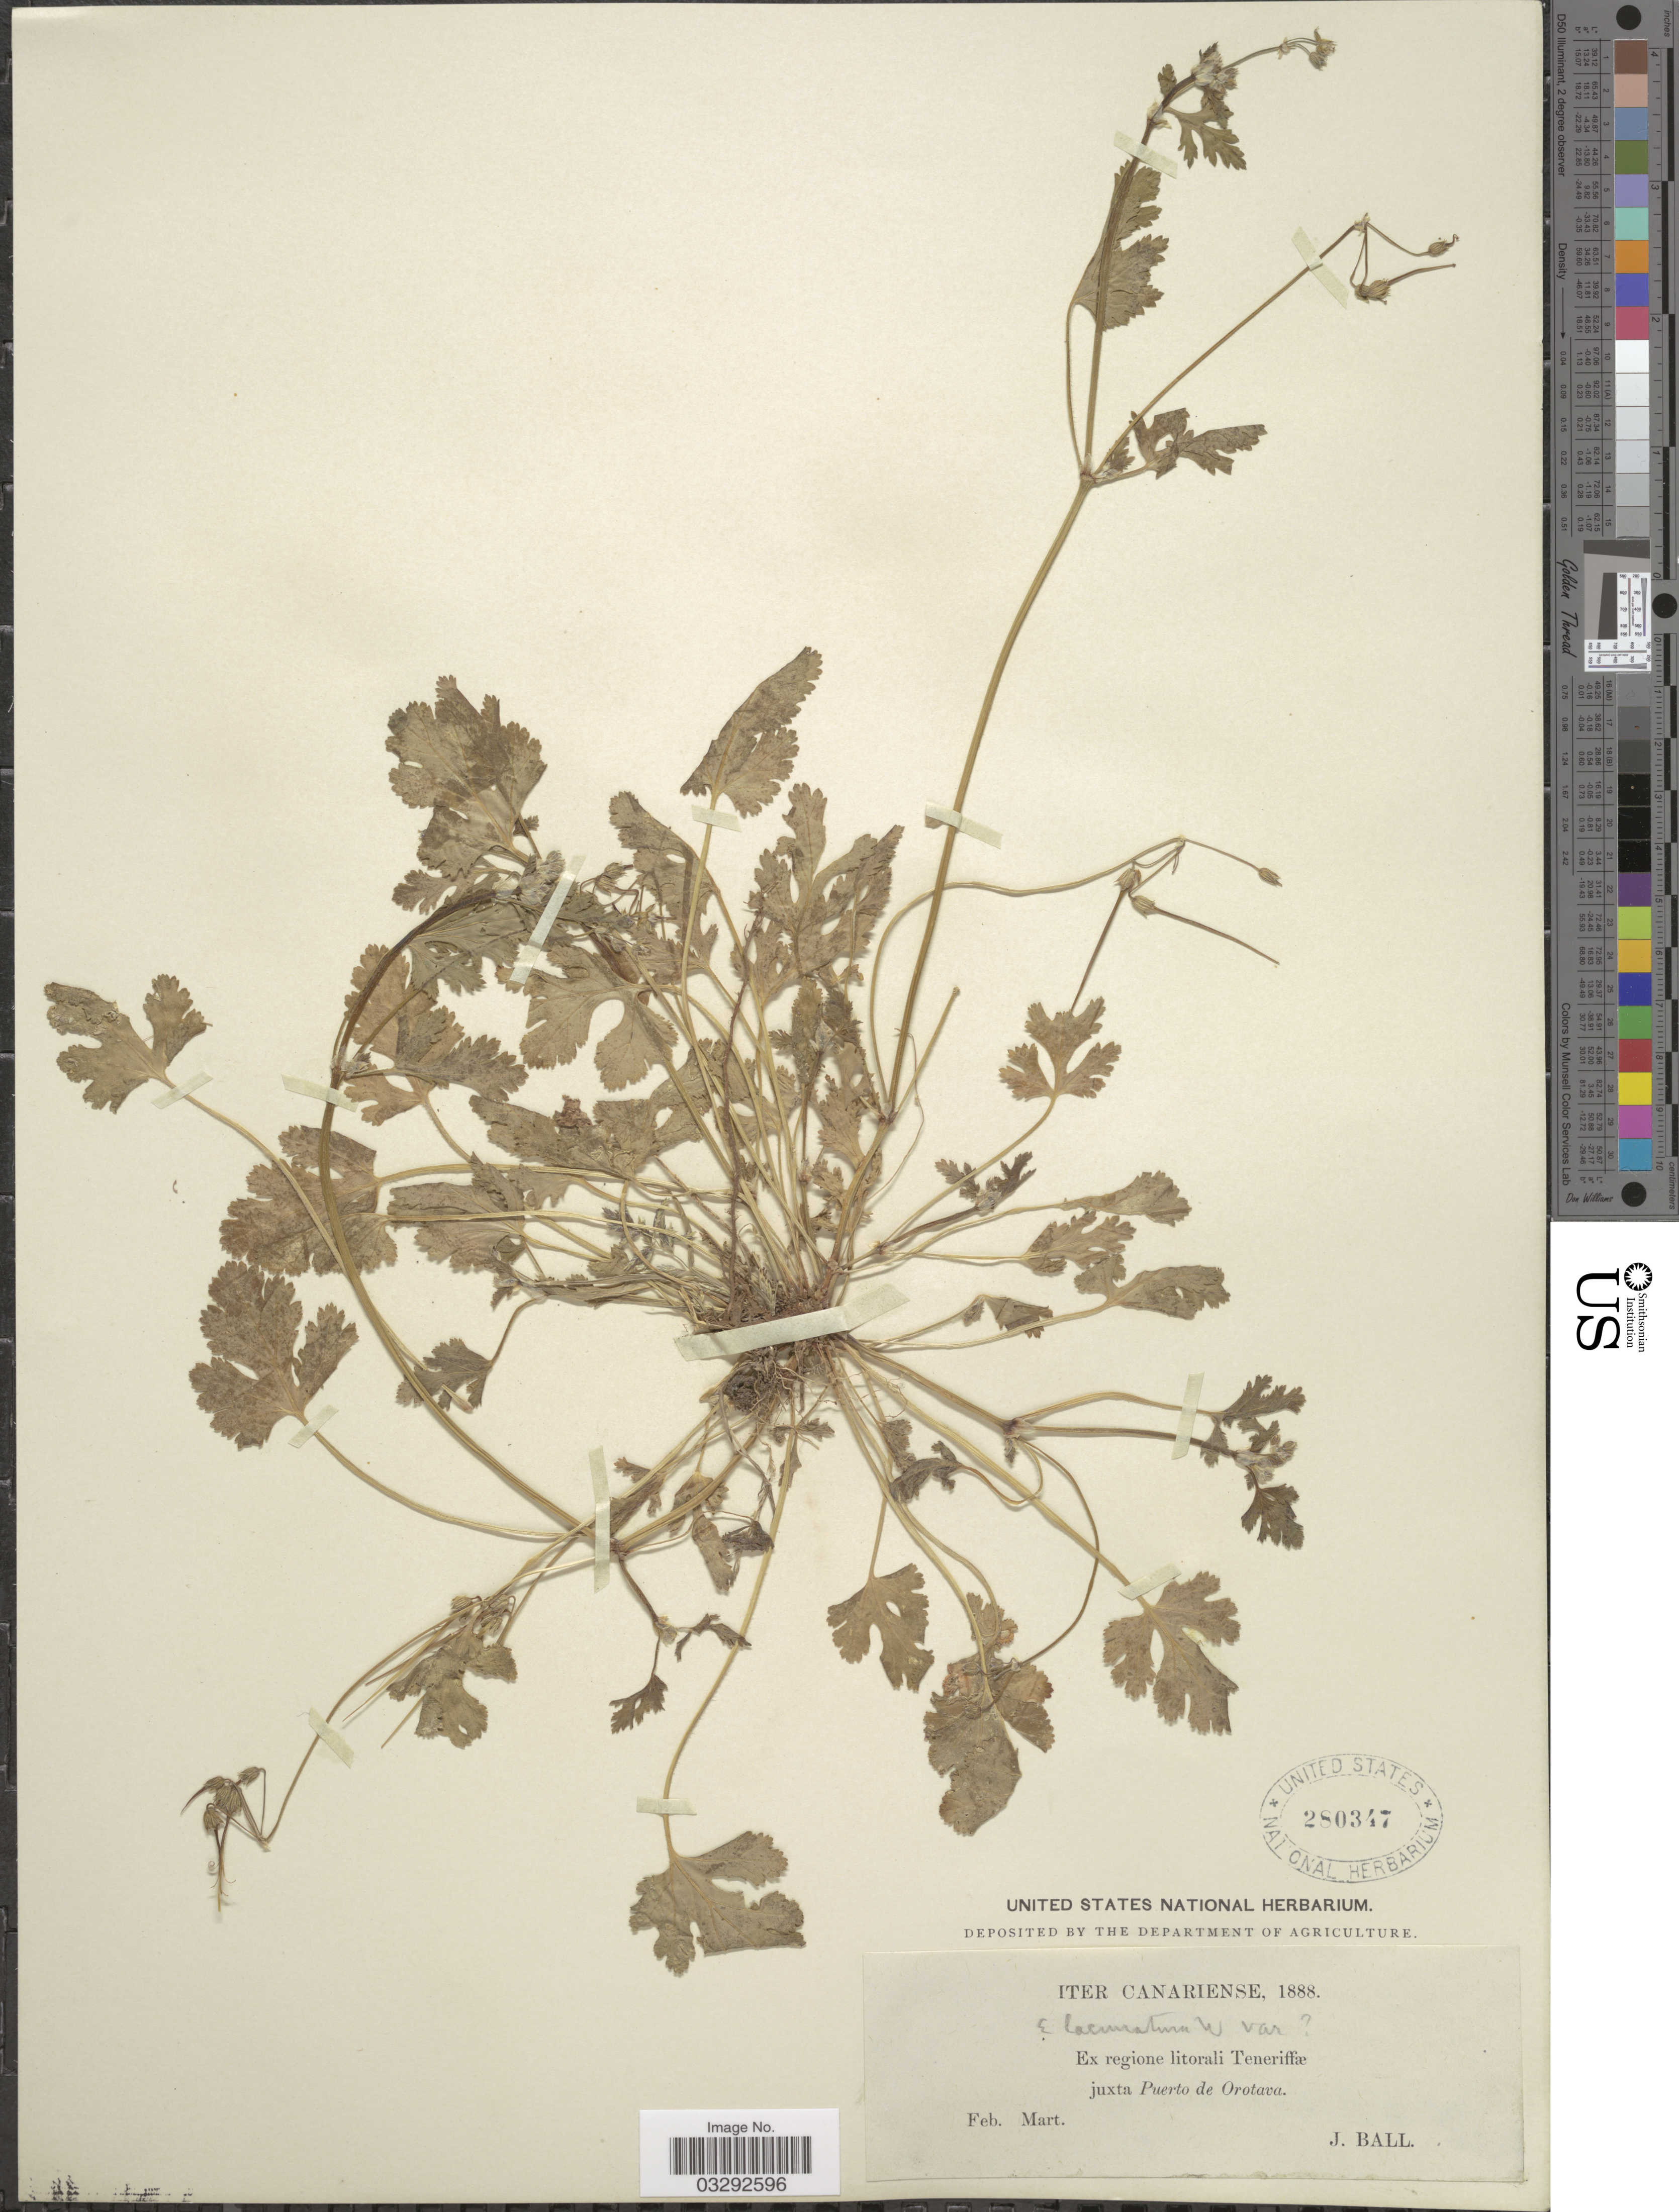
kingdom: Plantae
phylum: Tracheophyta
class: Magnoliopsida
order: Geraniales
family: Geraniaceae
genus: Erodium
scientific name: Erodium laciniatum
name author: (Cav.) Willd.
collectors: J. Ball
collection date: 1888-02/1888-03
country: Spain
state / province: Canarias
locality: Iter Canariense. Ex regione litorali Teneriffæ, juxta Puerto de Orotava.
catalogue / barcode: US 280347